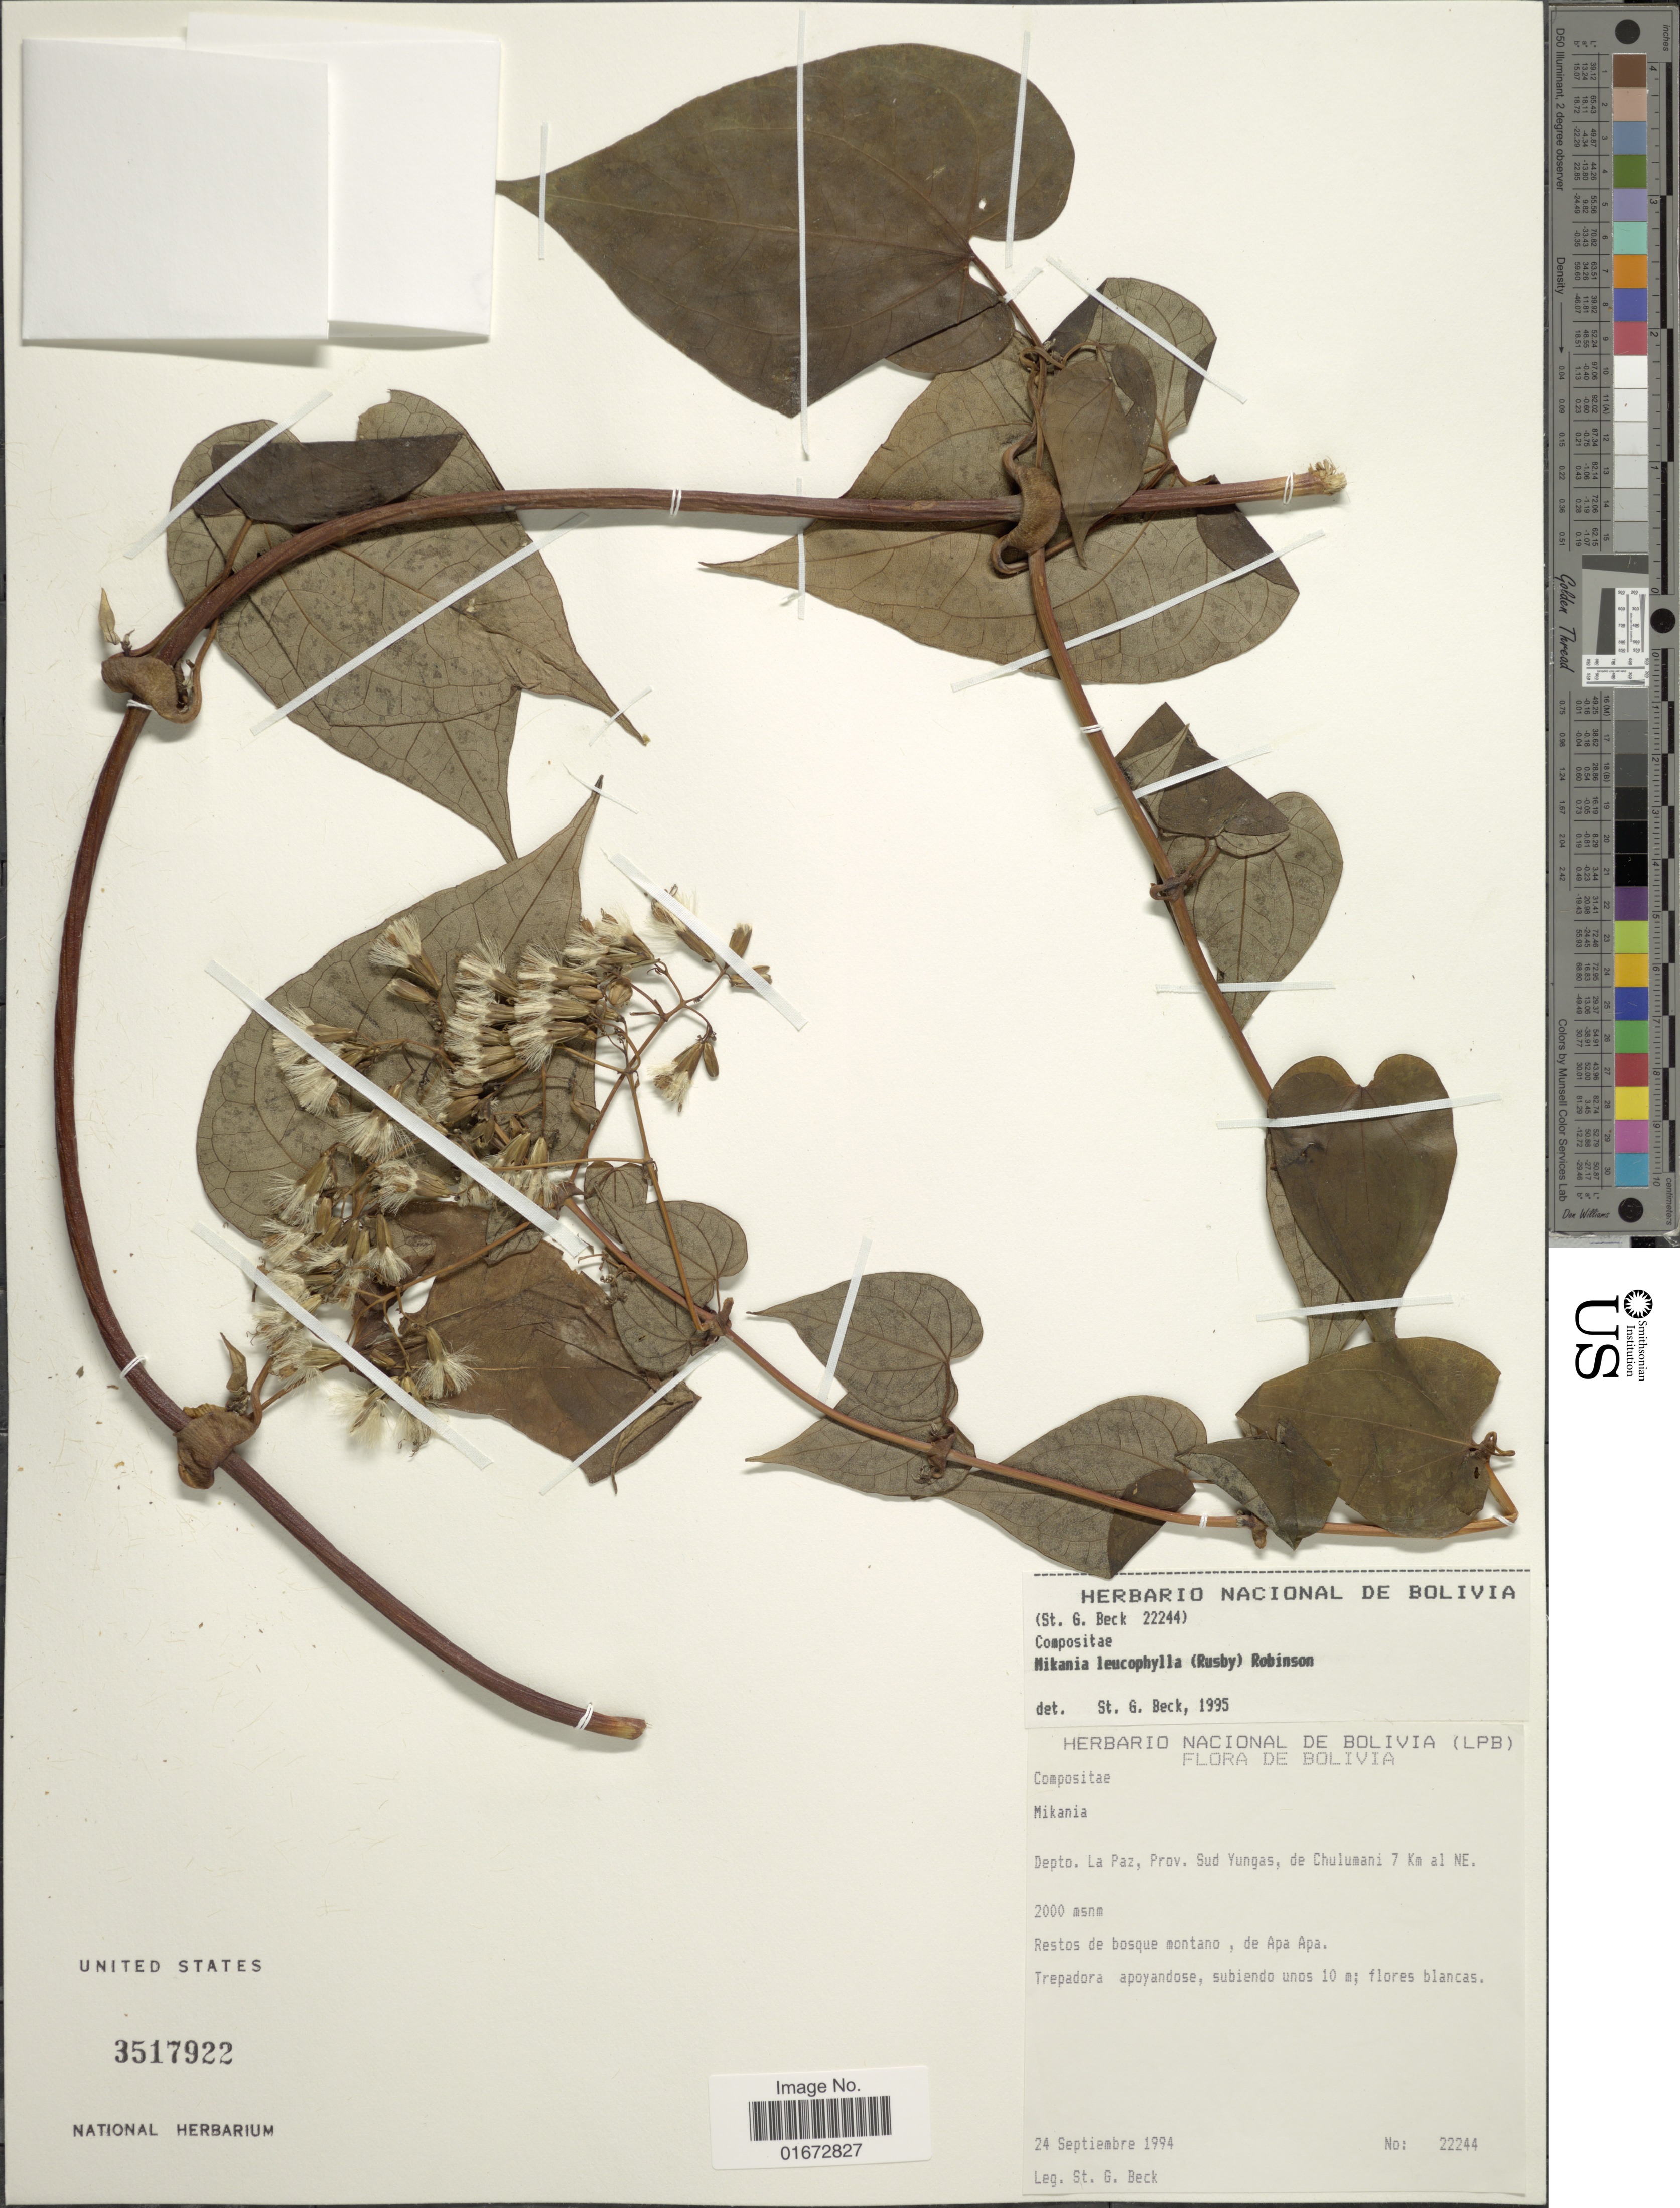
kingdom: Plantae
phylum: Tracheophyta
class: Magnoliopsida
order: Asterales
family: Asteraceae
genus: Mikania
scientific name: Mikania leucophylla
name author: (Rusby) B.L. Rob.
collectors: S. G. Beck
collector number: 22244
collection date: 1994-09-24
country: Bolivia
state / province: La Paz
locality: Depto. La Paz. Prov. Sud Yungas, de Chulumani 7 Km al NE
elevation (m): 2000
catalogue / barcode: US 3517922